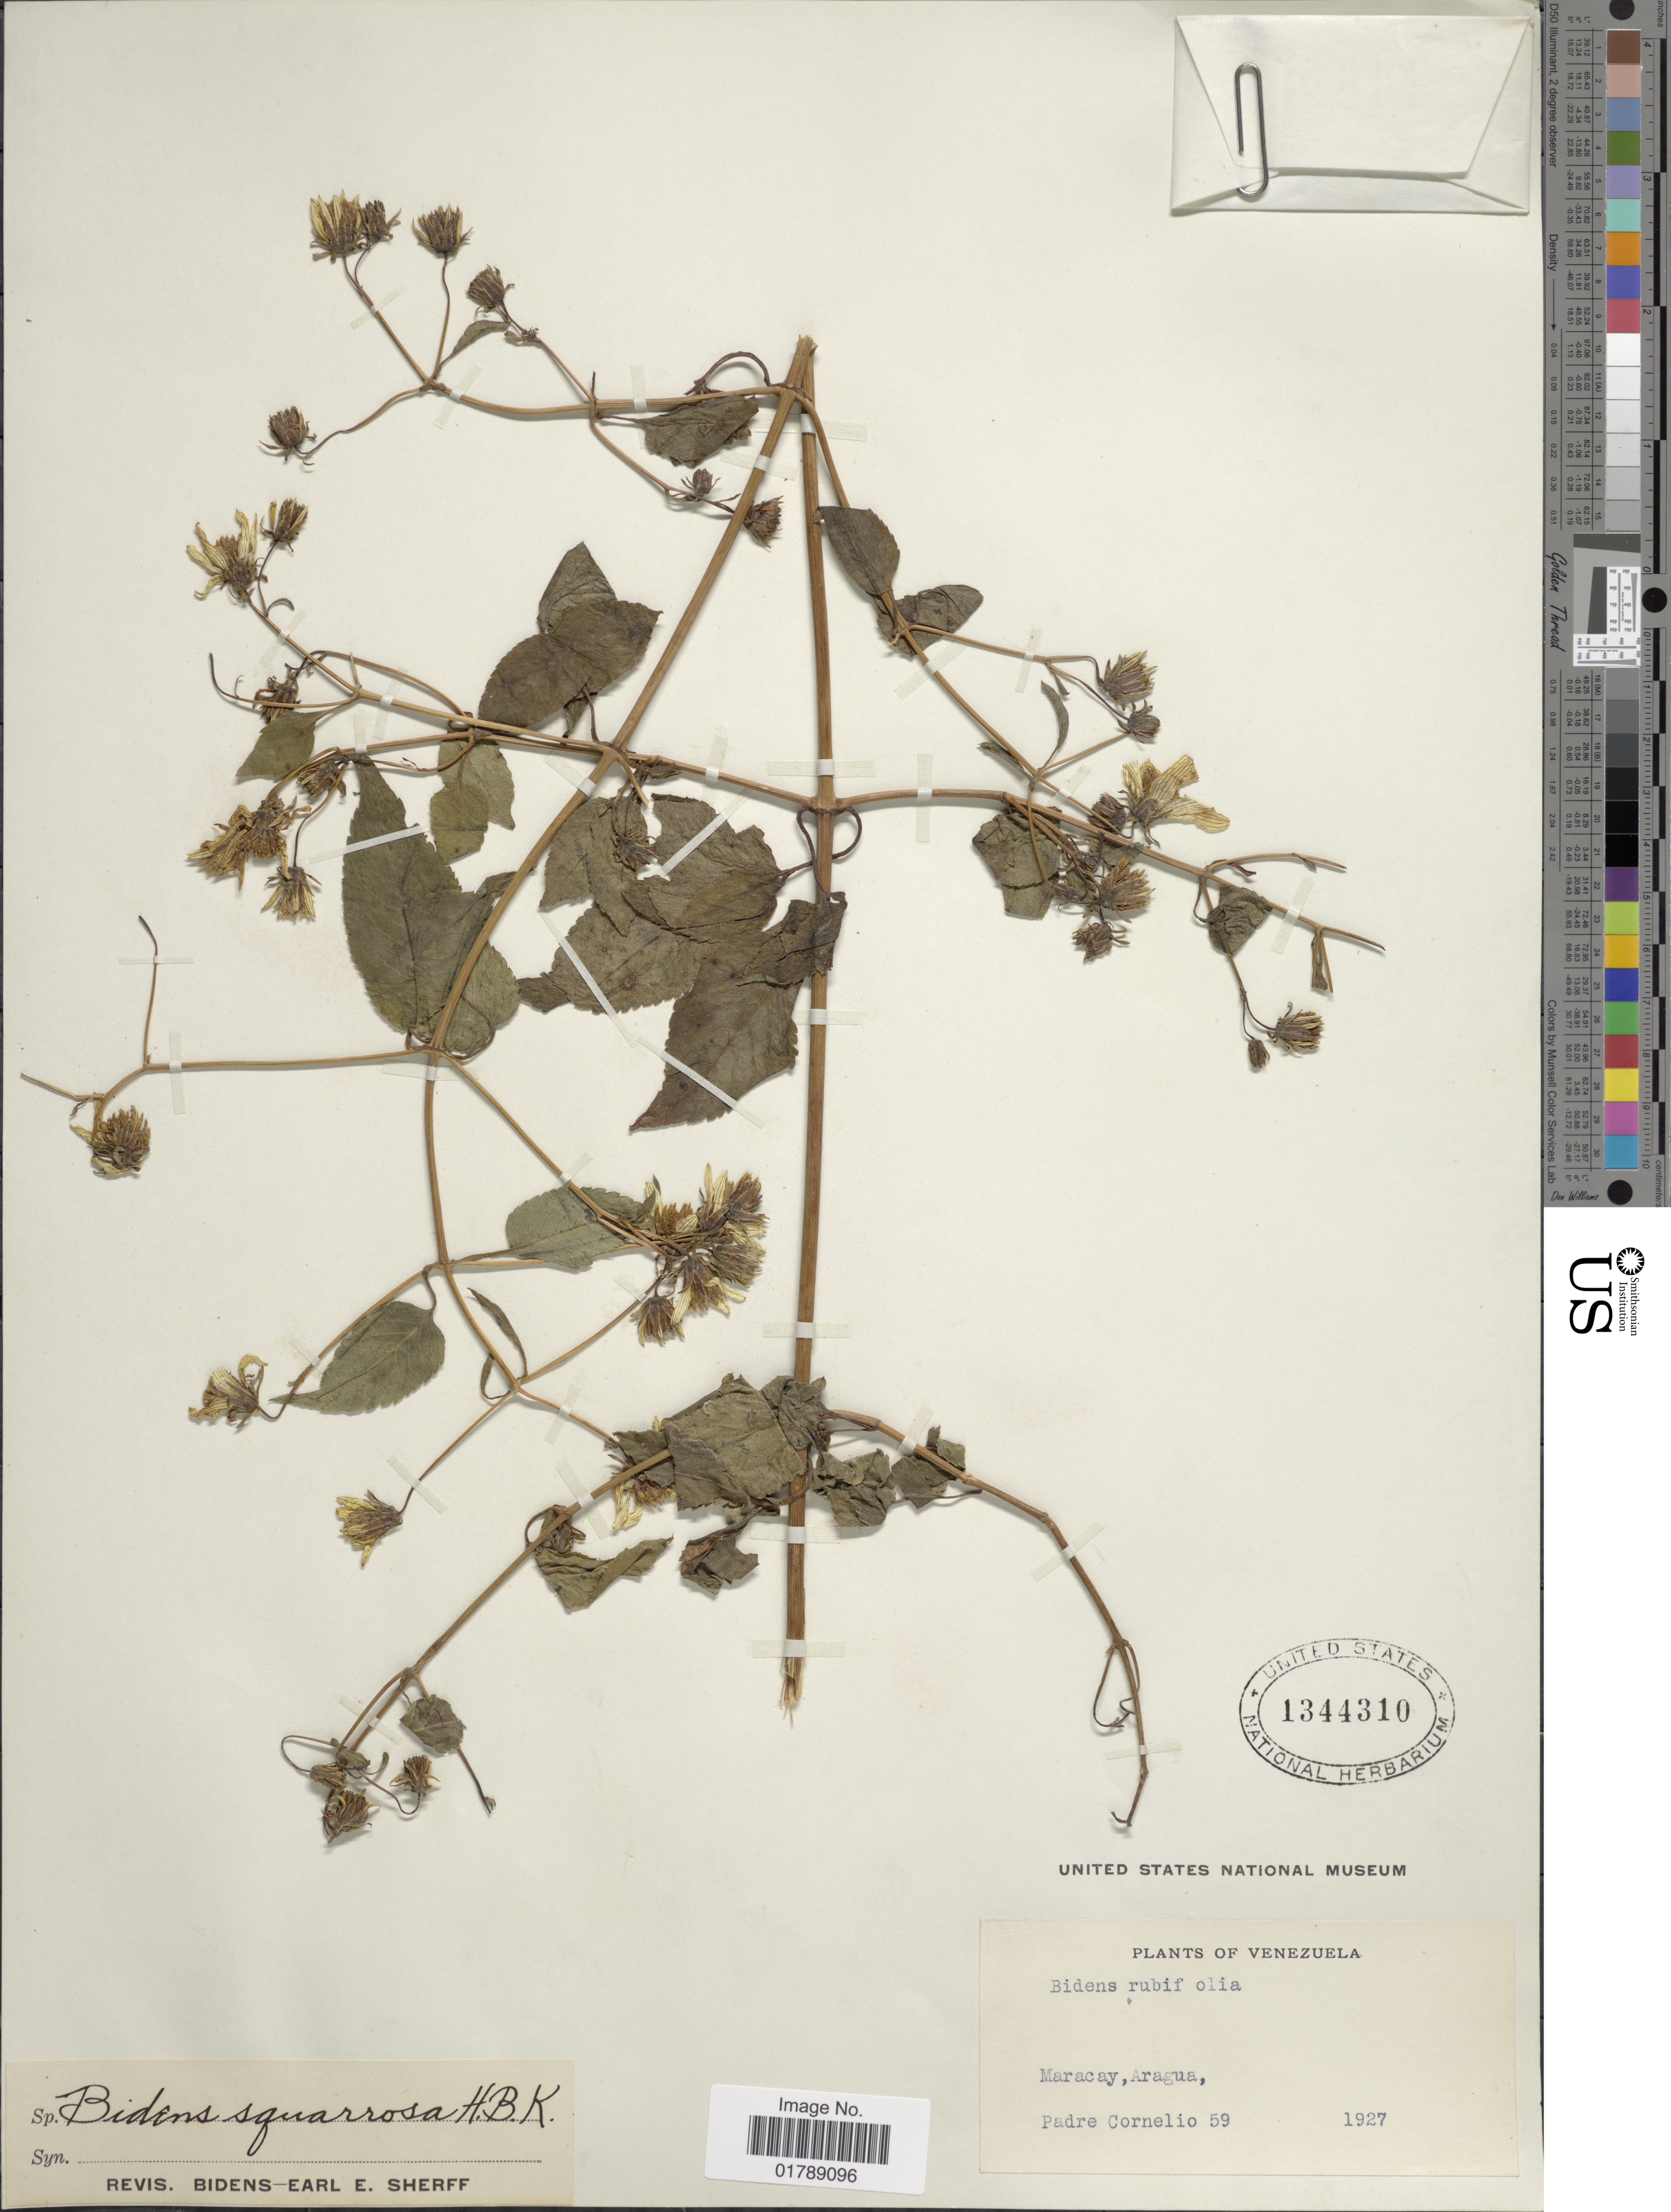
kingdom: Plantae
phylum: Tracheophyta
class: Magnoliopsida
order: Asterales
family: Asteraceae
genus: Bidens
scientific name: Bidens squarrosa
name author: Kunth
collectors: P. Cornelio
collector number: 59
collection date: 1927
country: Venezuela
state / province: Aragua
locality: Maracay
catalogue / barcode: US 1344310